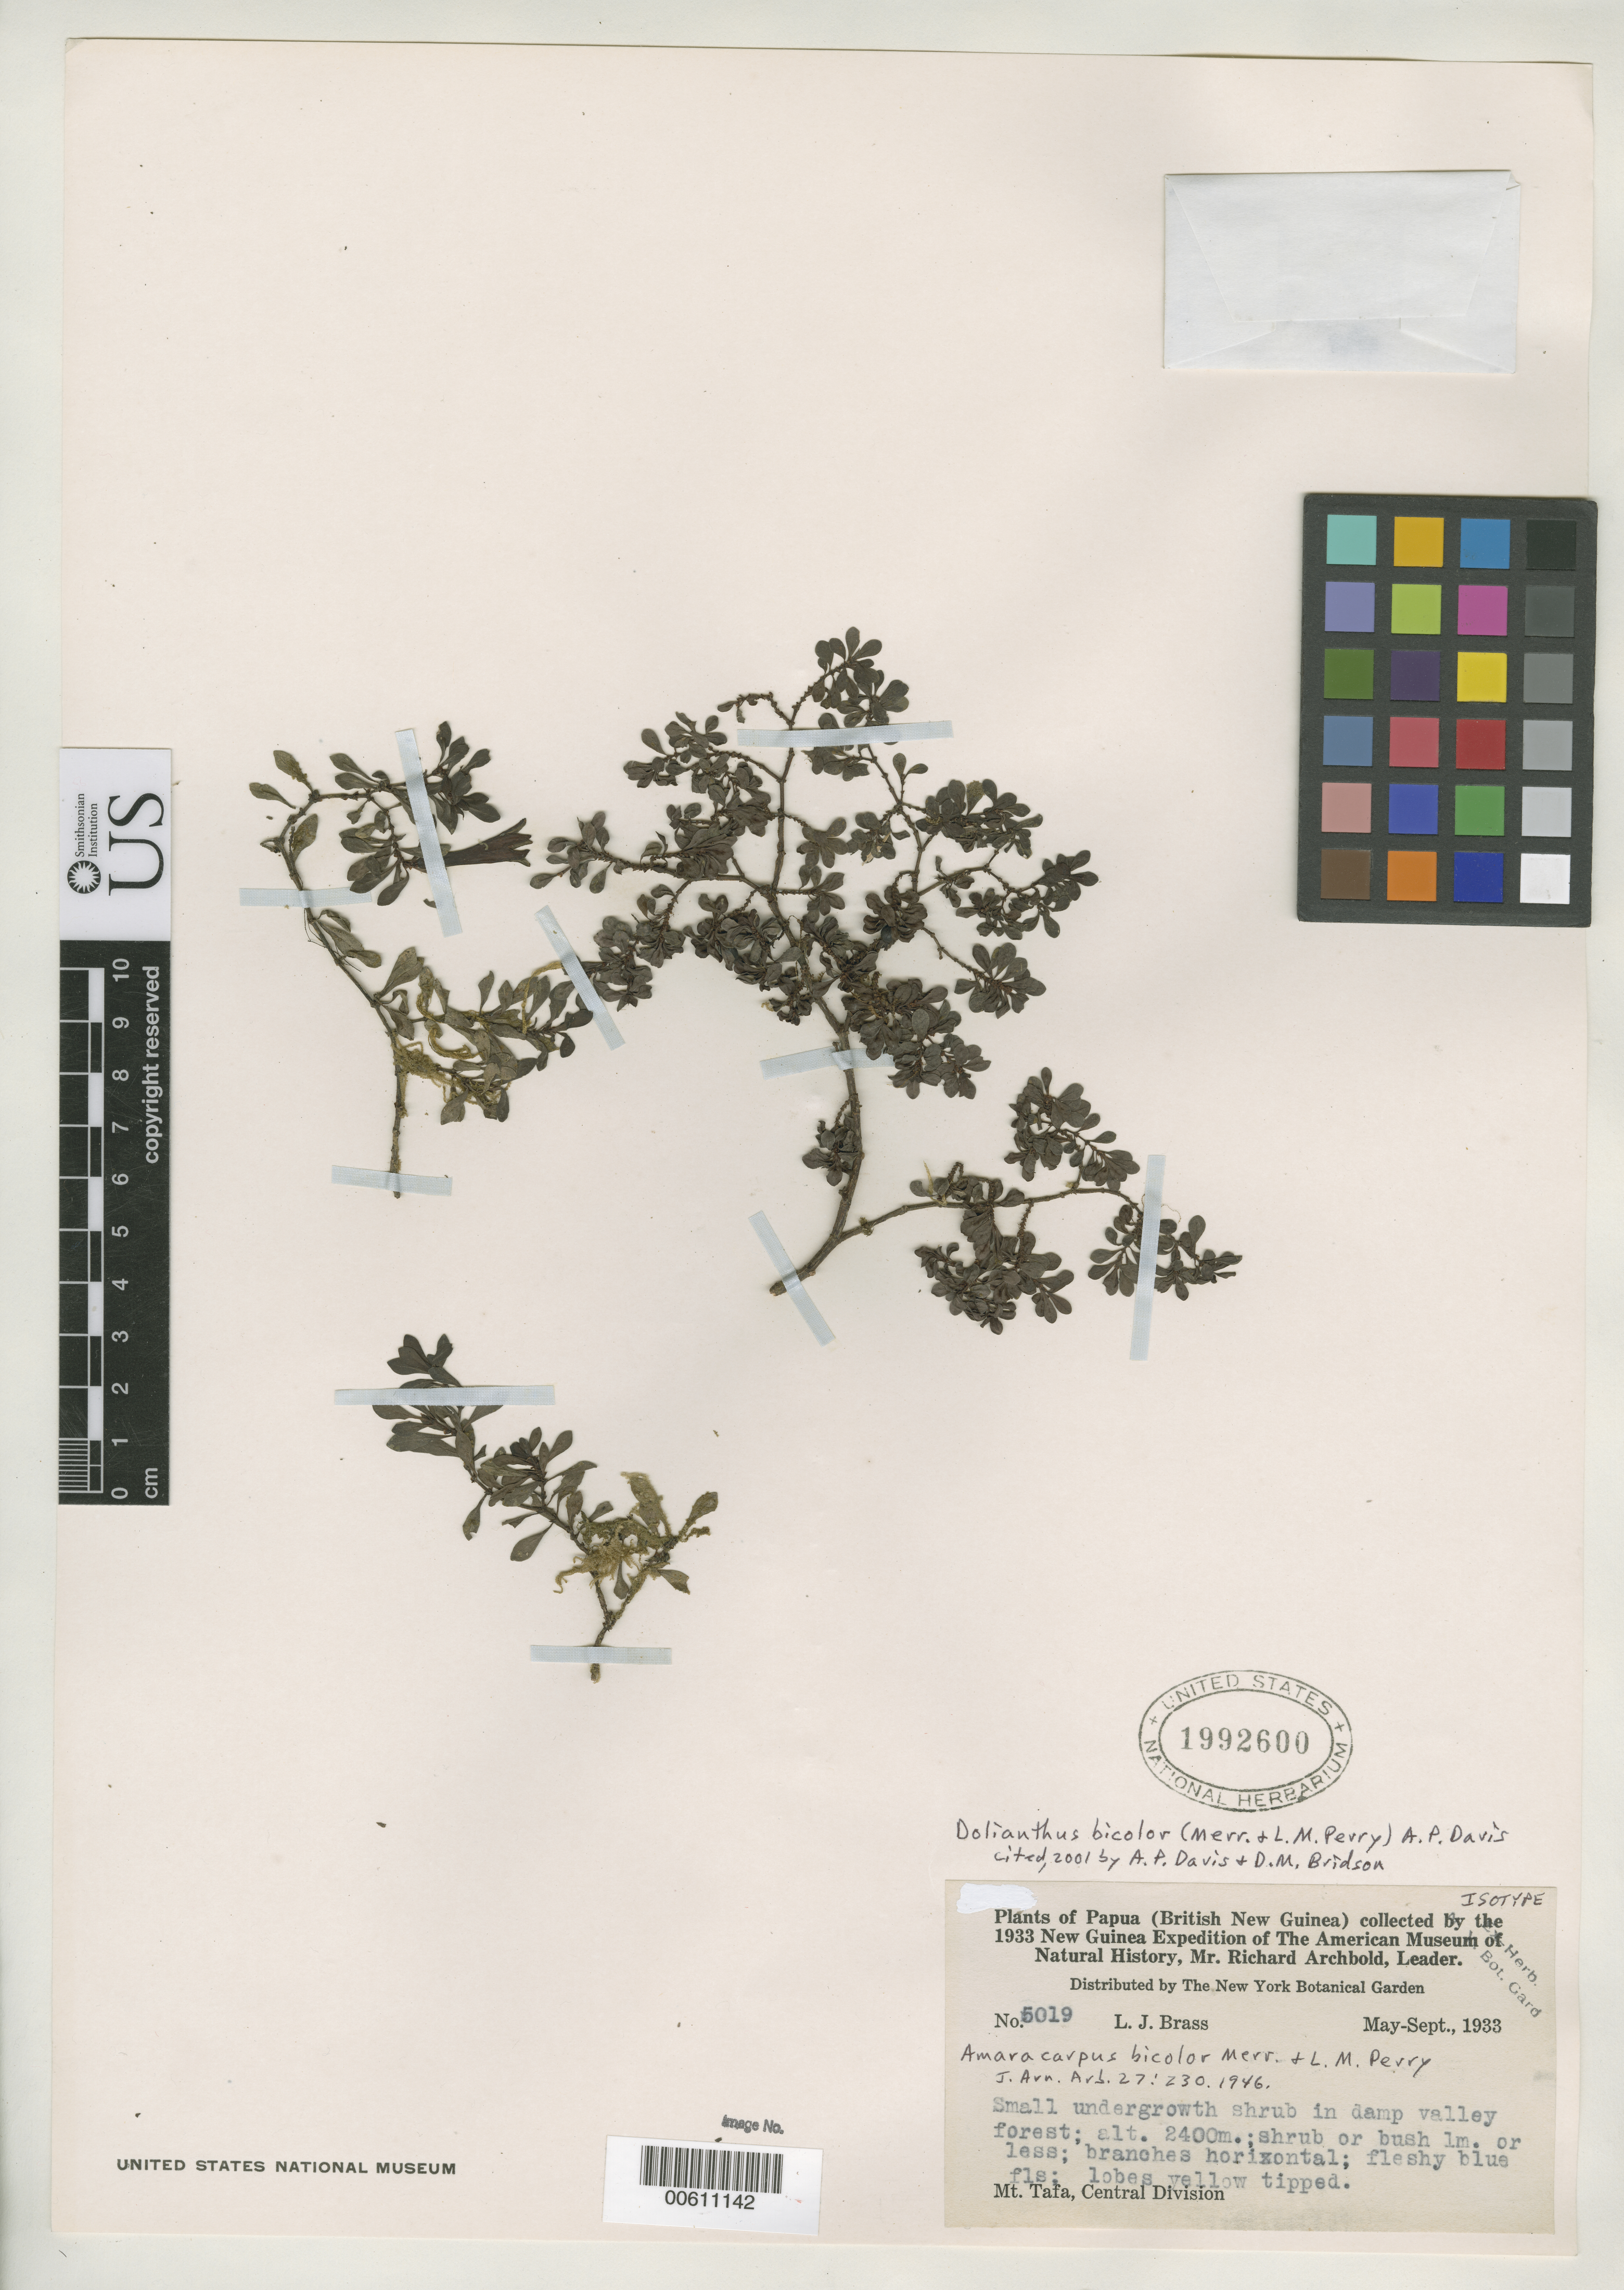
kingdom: Plantae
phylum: Tracheophyta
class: Magnoliopsida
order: Gentianales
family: Rubiaceae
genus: Amaracarpus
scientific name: Amaracarpus bicolor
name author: Merr. & L.M. Perry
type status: Isotype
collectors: L. J. Brass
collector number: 5019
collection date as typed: May 1933 to -- Sep 1933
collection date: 1933-05/1933-09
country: Papua New Guinea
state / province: Central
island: New Guinea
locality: Mt. Tafa.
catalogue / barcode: US 1992600